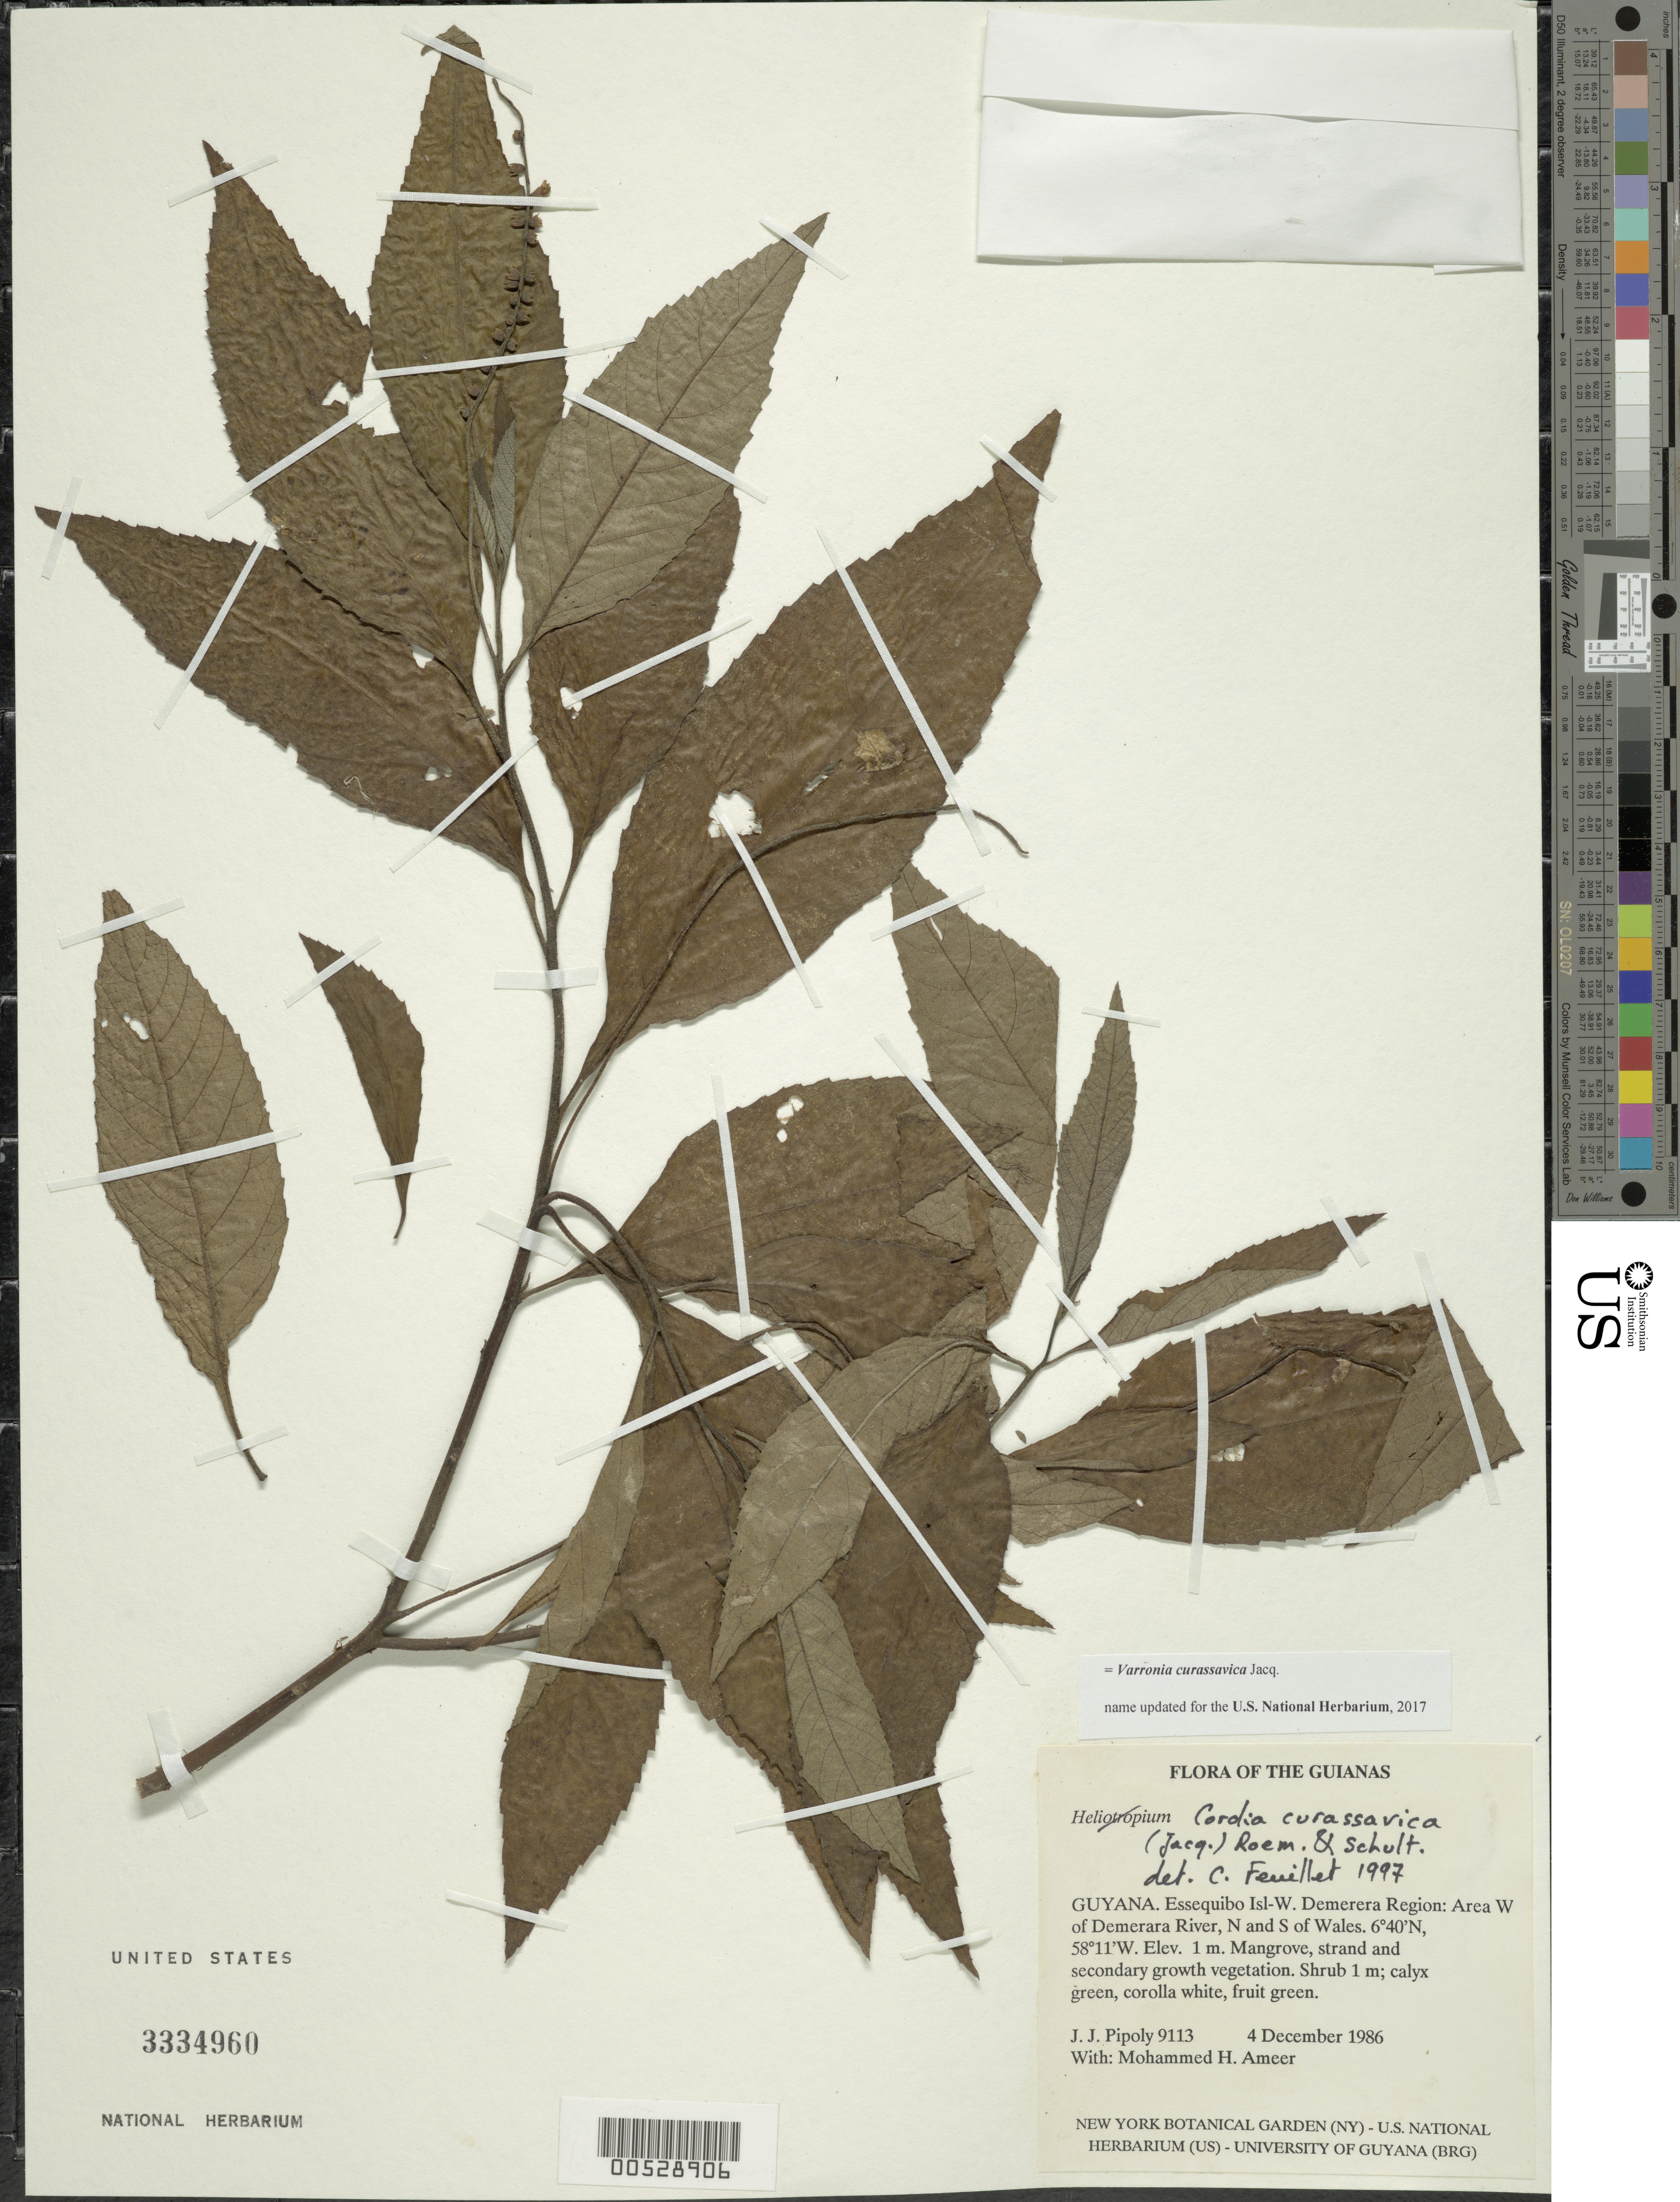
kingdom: Plantae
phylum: Tracheophyta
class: Magnoliopsida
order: Boraginales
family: Cordiaceae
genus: Varronia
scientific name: Varronia curassavica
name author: Jacq.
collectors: J. J. Pipoly & M. Ameer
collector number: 9113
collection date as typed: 4 December 1986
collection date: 1986-12-04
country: Guyana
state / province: Essequibo Isl-W. Demerara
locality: Area W of Demerara River, N and S of Wales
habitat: Mangrove, strand and secondary growth vegetation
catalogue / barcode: US 3334960